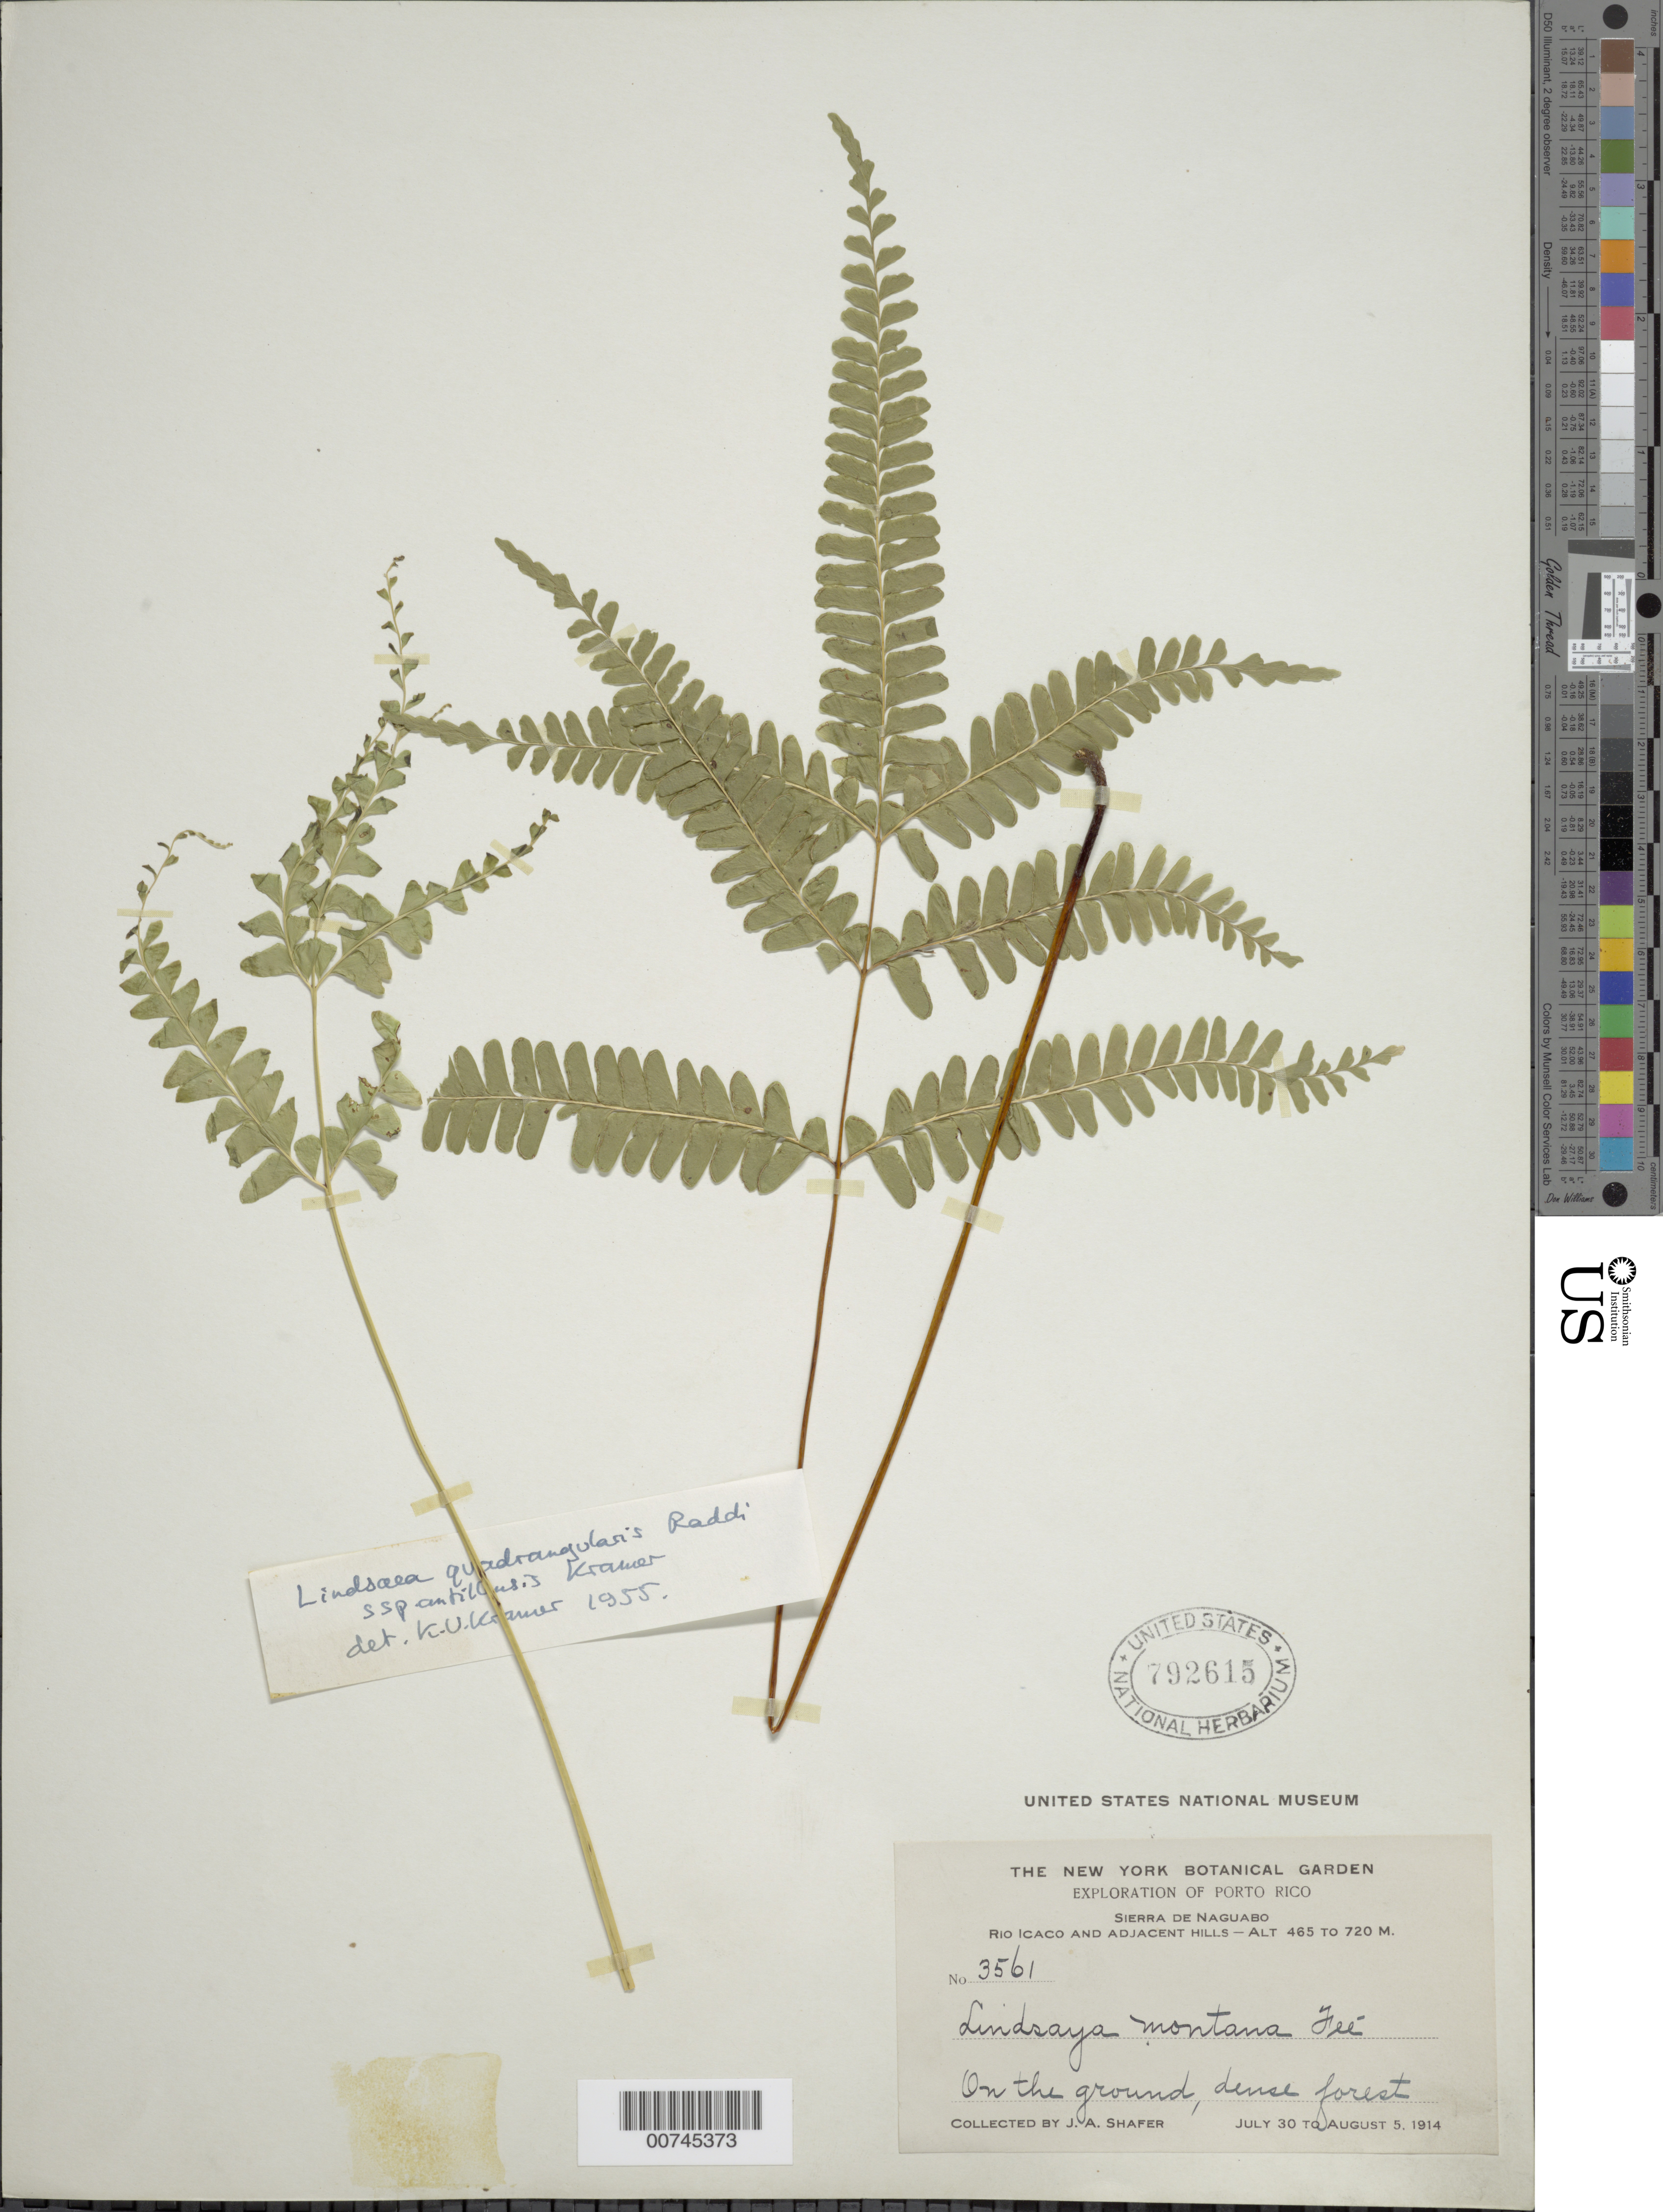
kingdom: Plantae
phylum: Tracheophyta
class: Polypodiopsida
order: Polypodiales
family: Lindsaeaceae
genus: Lindsaea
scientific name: Lindsaea quadrangularis subsp. antillensis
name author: K.U. Kramer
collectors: J. A. Shafer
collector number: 3561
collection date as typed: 30 Jul 1914 to 05 Aug 1914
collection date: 1914-07-30/1914-08-05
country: Puerto Rico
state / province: Naguabo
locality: Sierra de Naguabo, Río Icaco and Adjacent Hills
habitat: On the ground, dense forest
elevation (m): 465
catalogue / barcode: US 792615